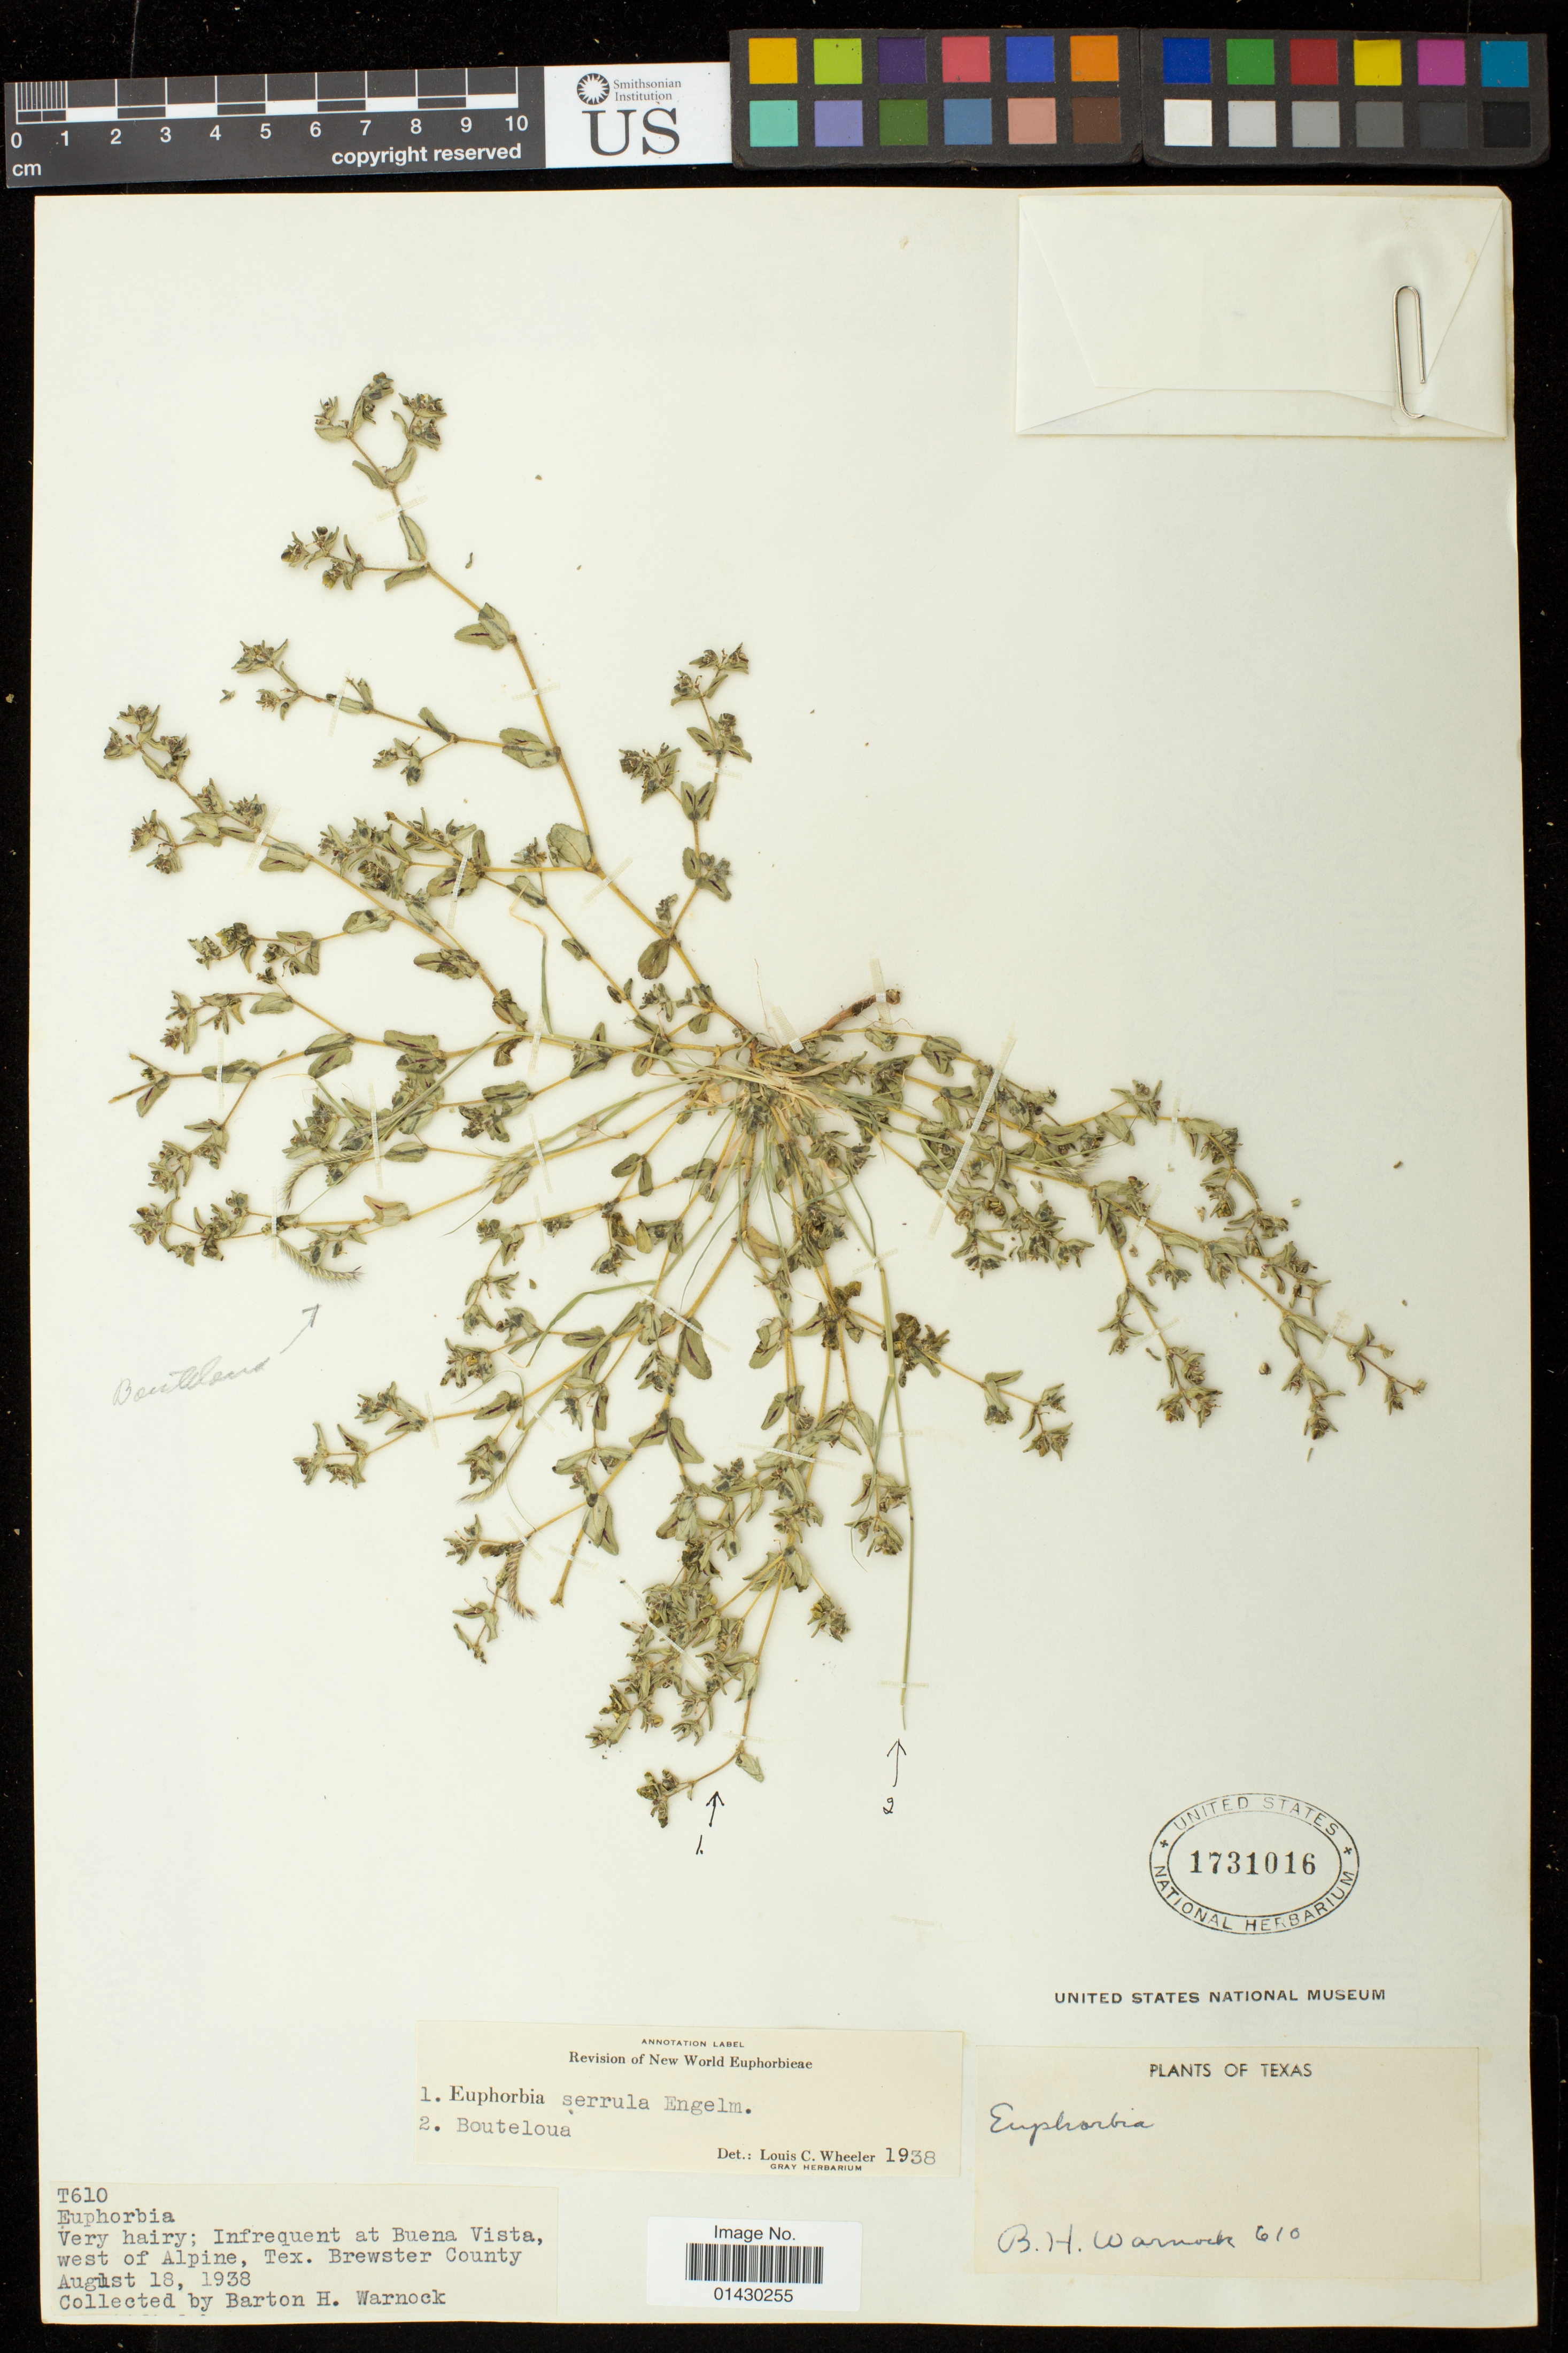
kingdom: Plantae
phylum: Tracheophyta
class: Magnoliopsida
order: Malpighiales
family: Euphorbiaceae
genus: Euphorbia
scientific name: Euphorbia serrula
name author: Engelm. in Emory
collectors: B. H. Warnock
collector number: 610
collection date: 1938-08-18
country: United States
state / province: Texas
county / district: Brewster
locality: Buena Vista, west of Alpine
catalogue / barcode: US 1731016